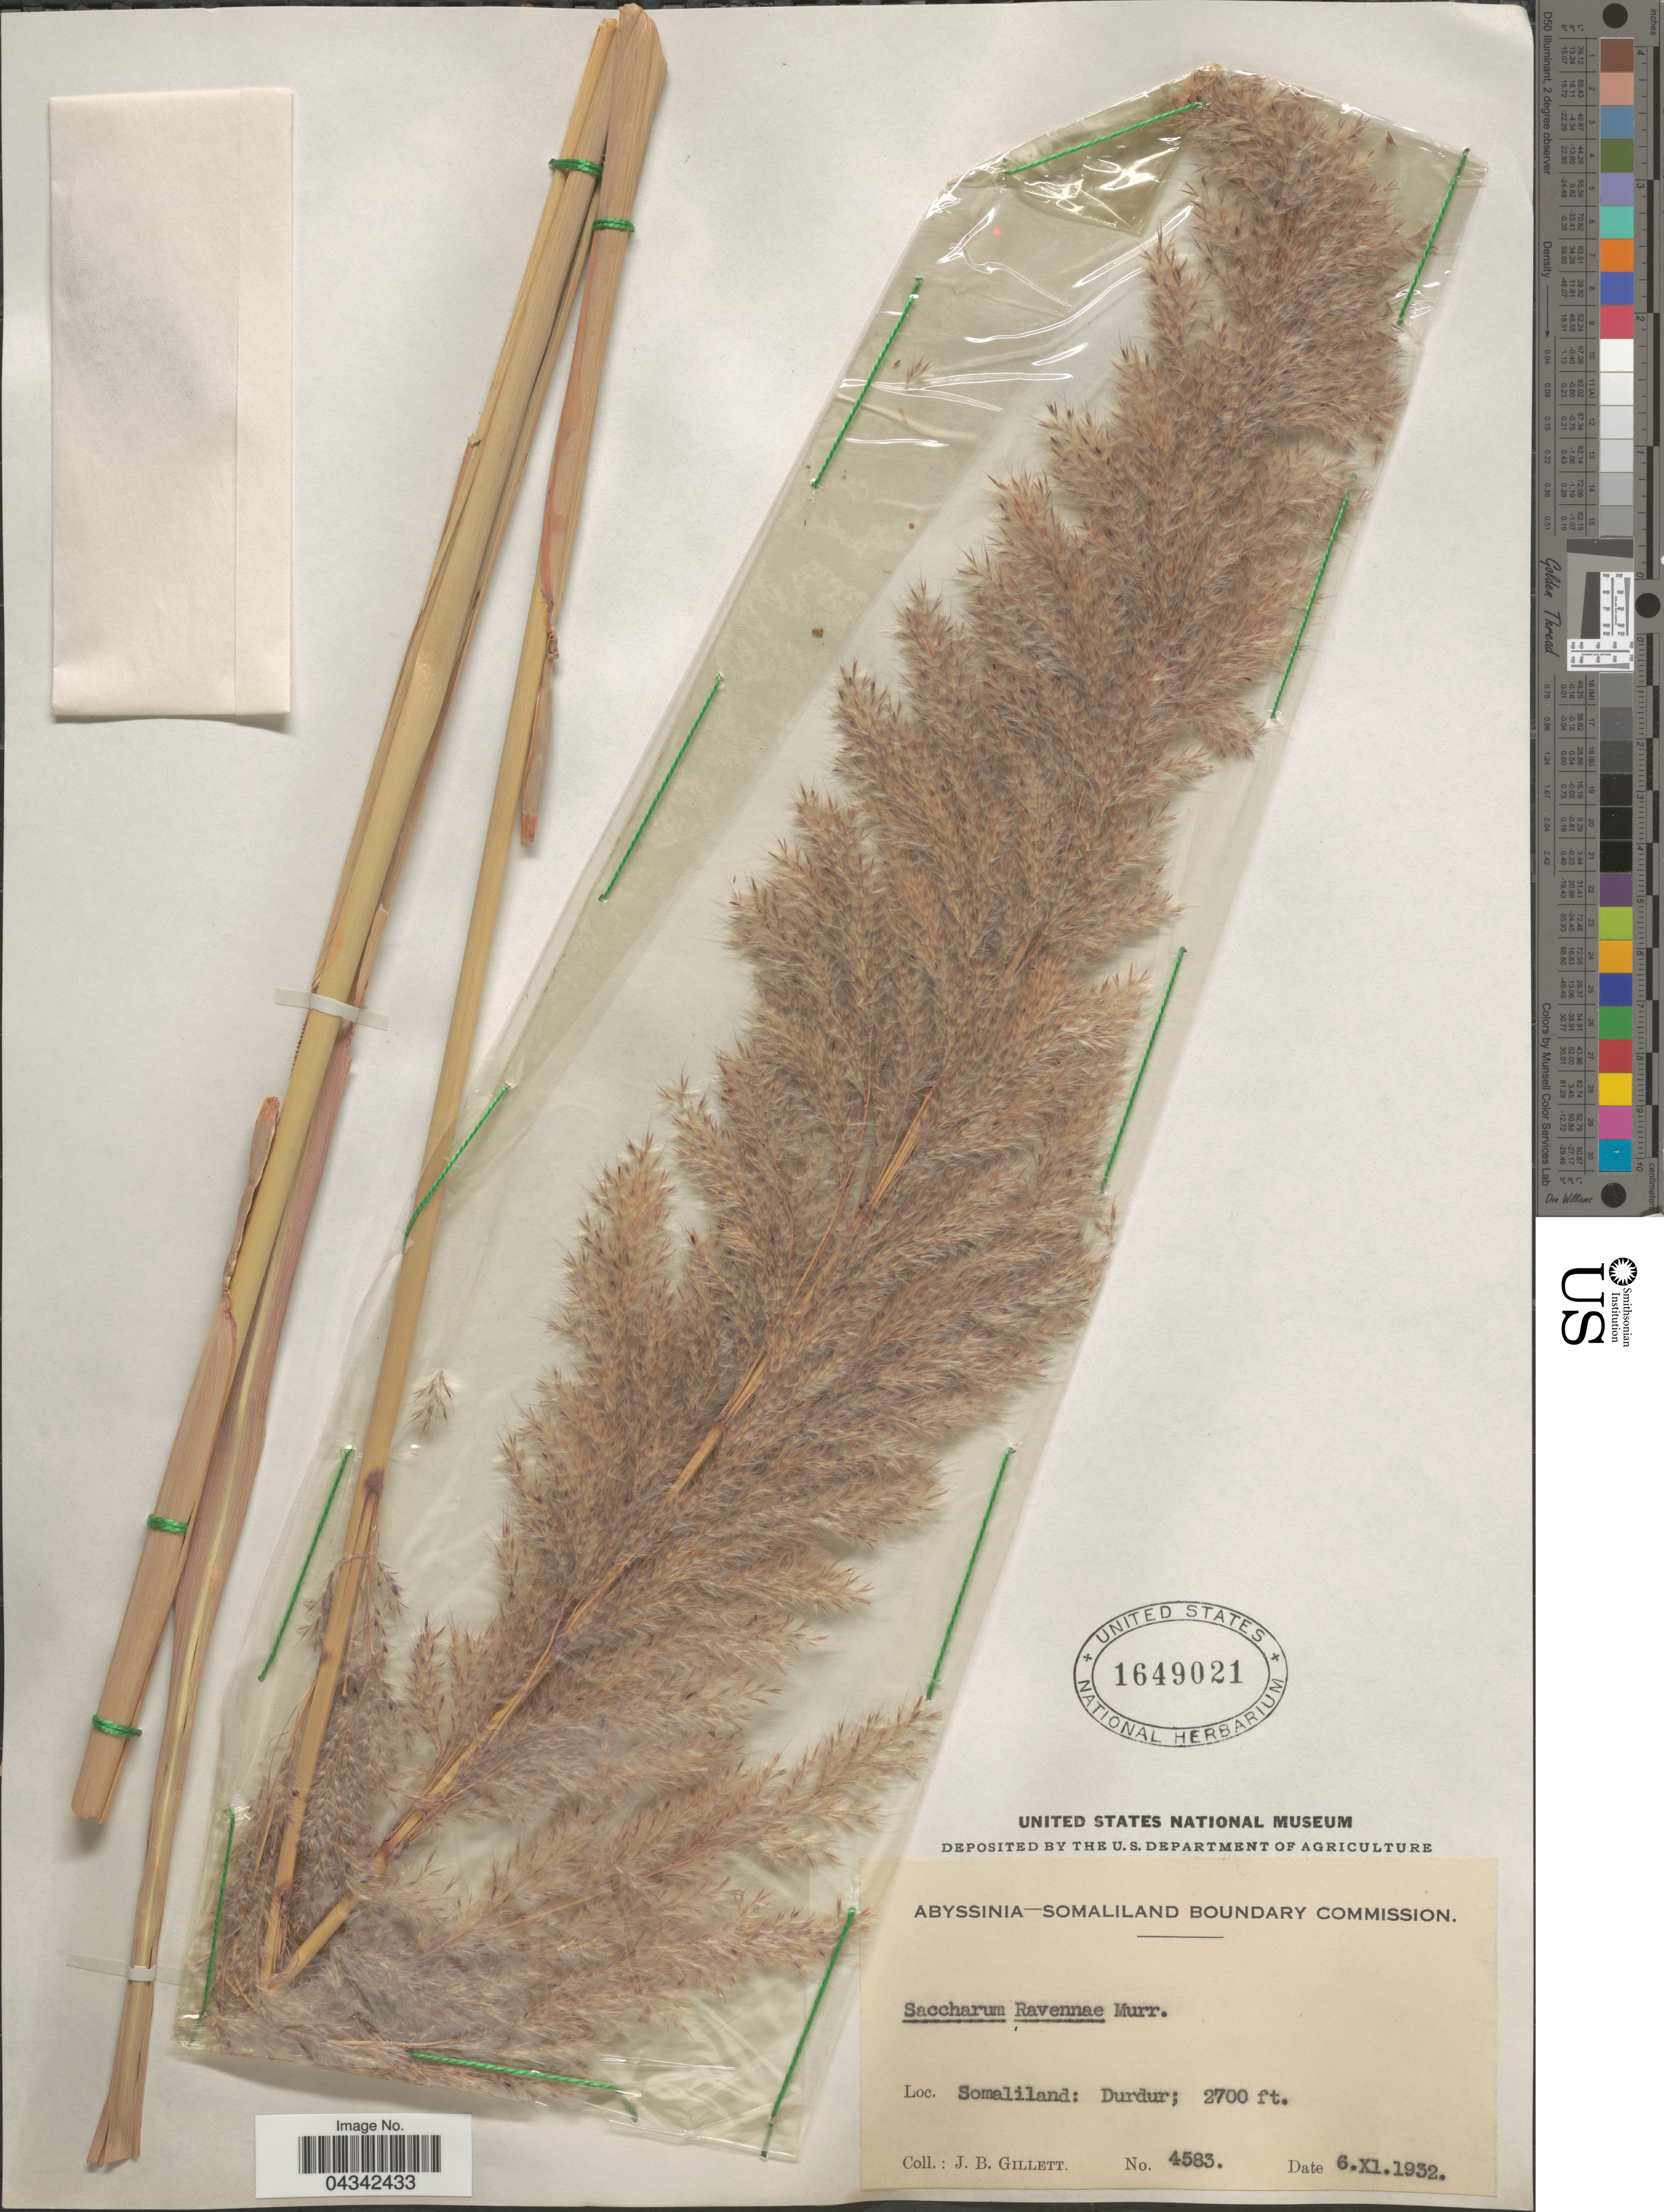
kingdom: Plantae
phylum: Tracheophyta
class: Liliopsida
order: Poales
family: Poaceae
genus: Tripidium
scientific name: Tripidium ravennae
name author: (L.) H. Scholz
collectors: J. B. Gillett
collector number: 4583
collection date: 1932-11-06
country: Ethiopia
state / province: Somali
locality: Abyssinia-Somaliland Boundary Commission. Somaliland: Durdur.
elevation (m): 823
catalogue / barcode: US 1649021